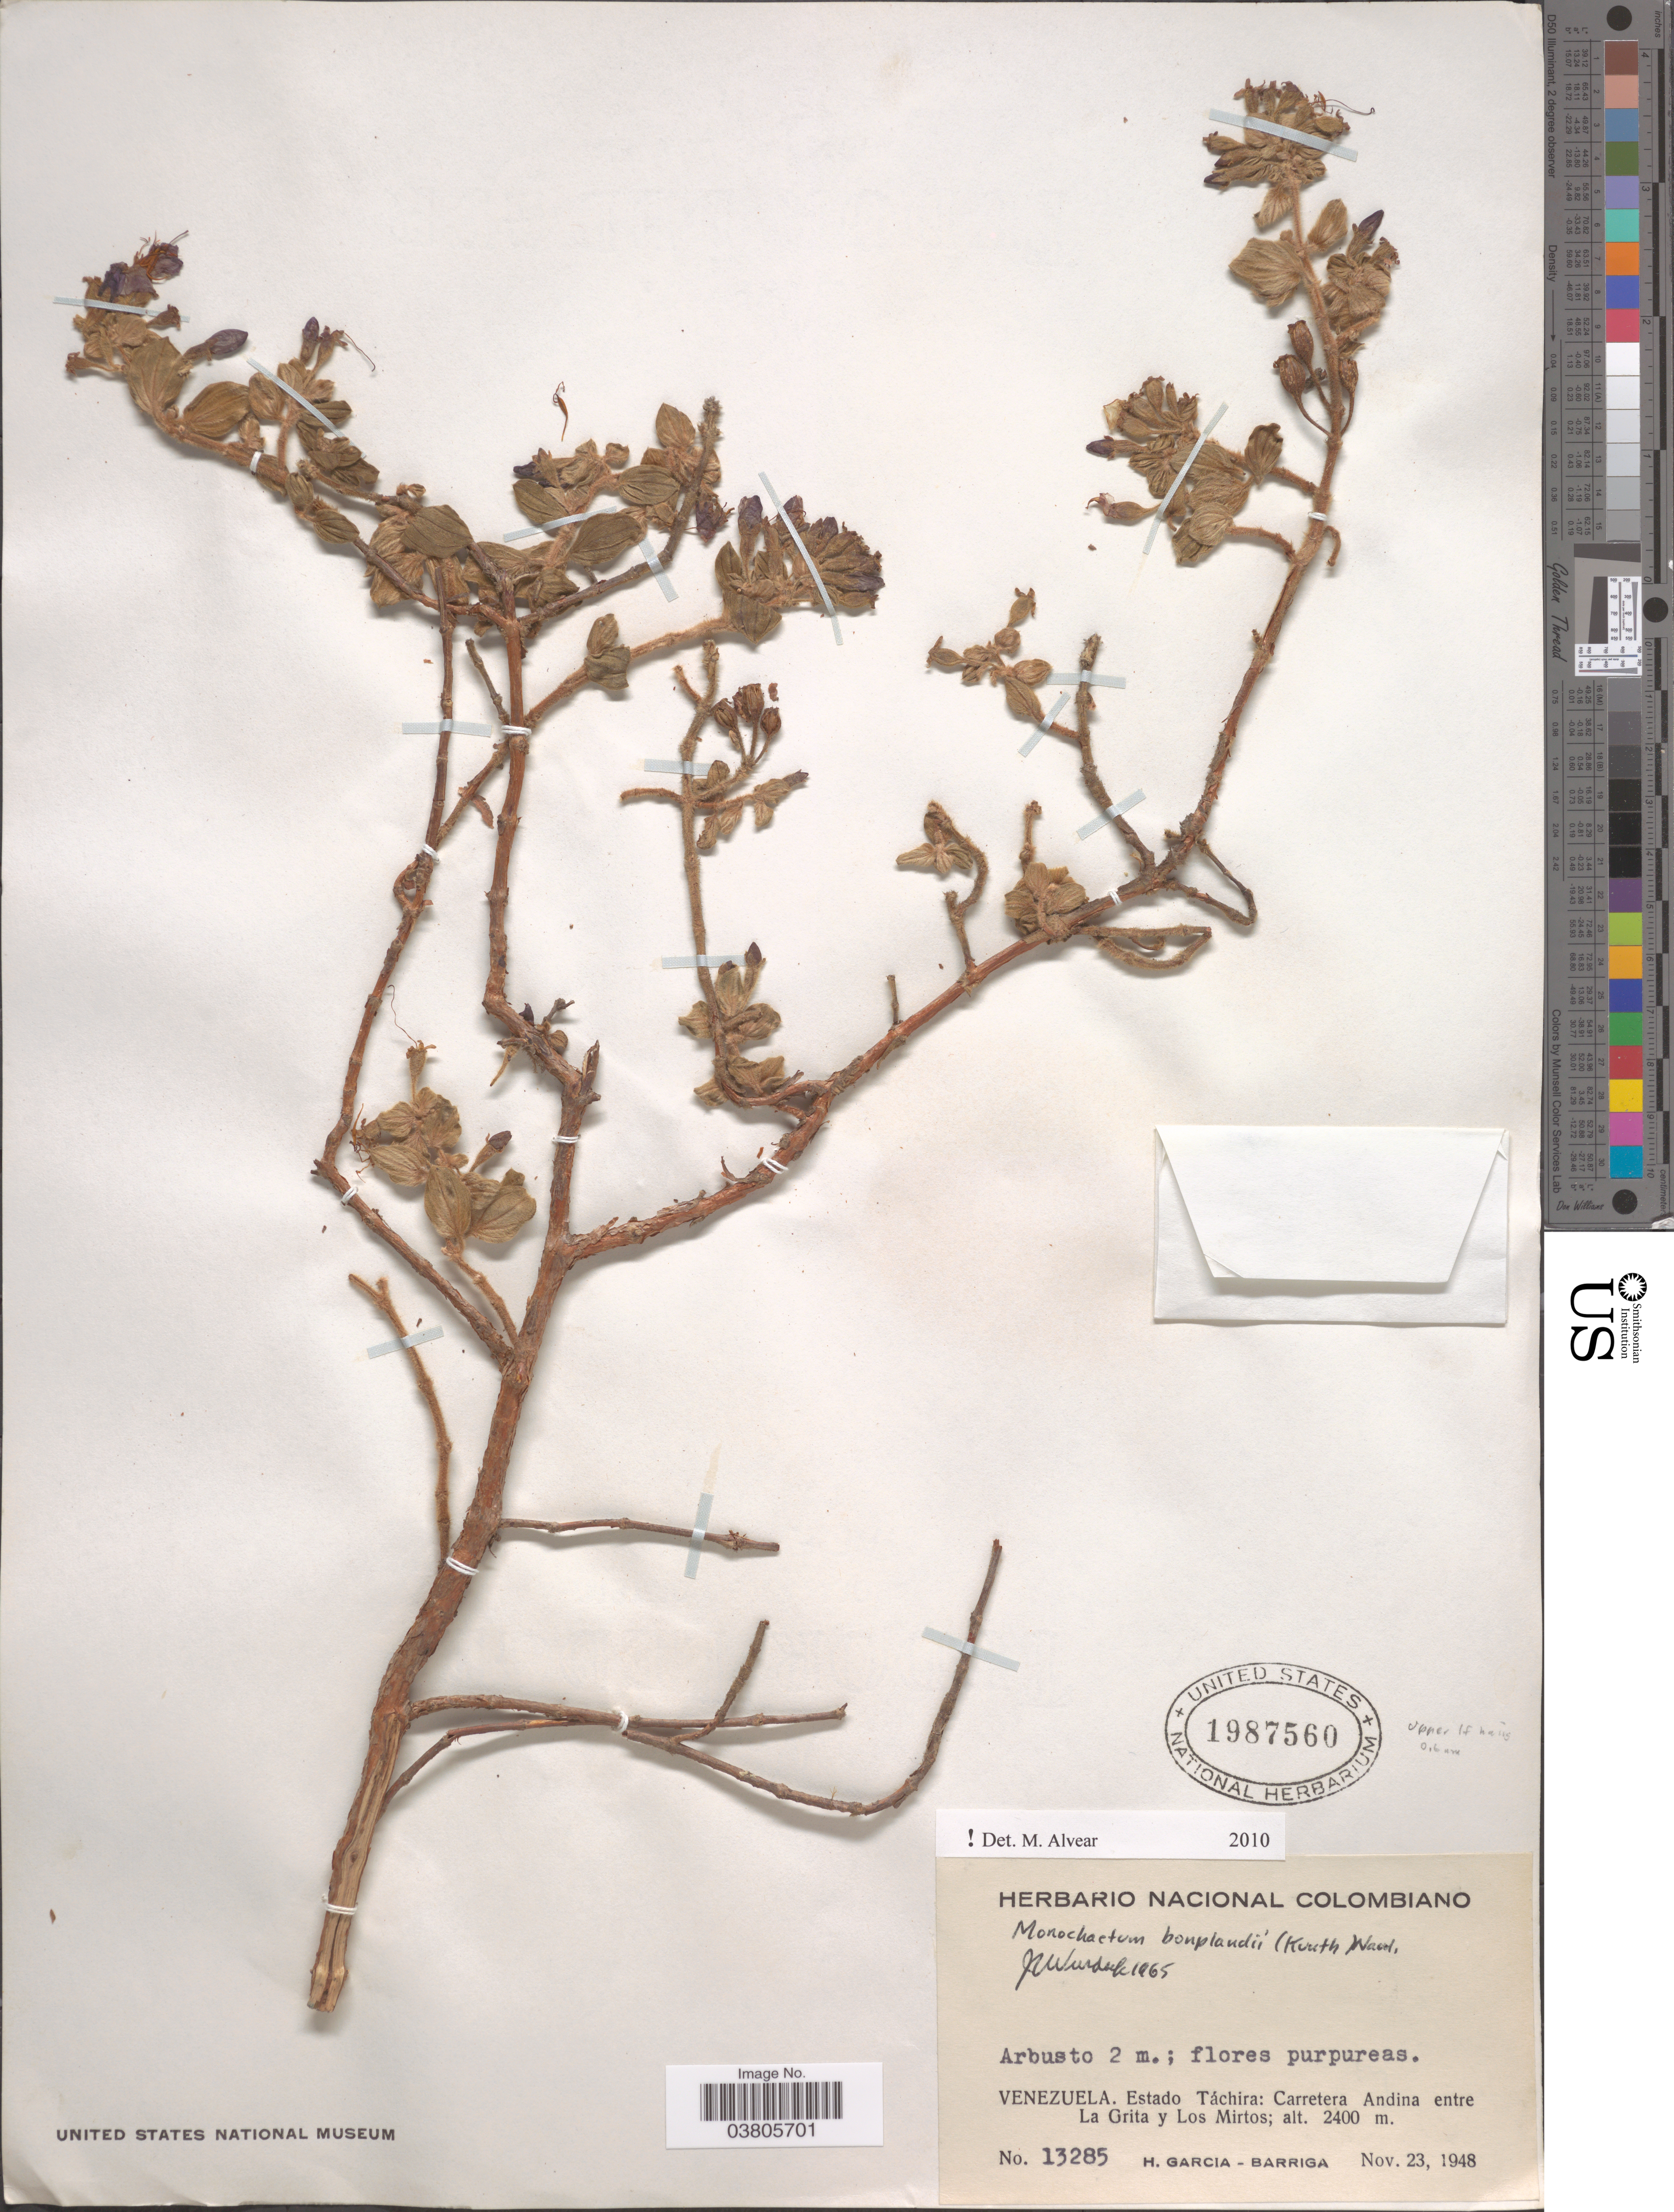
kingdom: Plantae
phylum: Tracheophyta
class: Magnoliopsida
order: Myrtales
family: Melastomataceae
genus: Monochaetum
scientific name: Monochaetum bonplandii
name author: (Kunth) Naudin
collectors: H. García Barriga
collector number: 13285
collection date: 1948-11-23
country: Venezuela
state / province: Tachira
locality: Carretera Andina entre La Grita y Los Mirtos.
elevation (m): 2400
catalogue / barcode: US 1987560